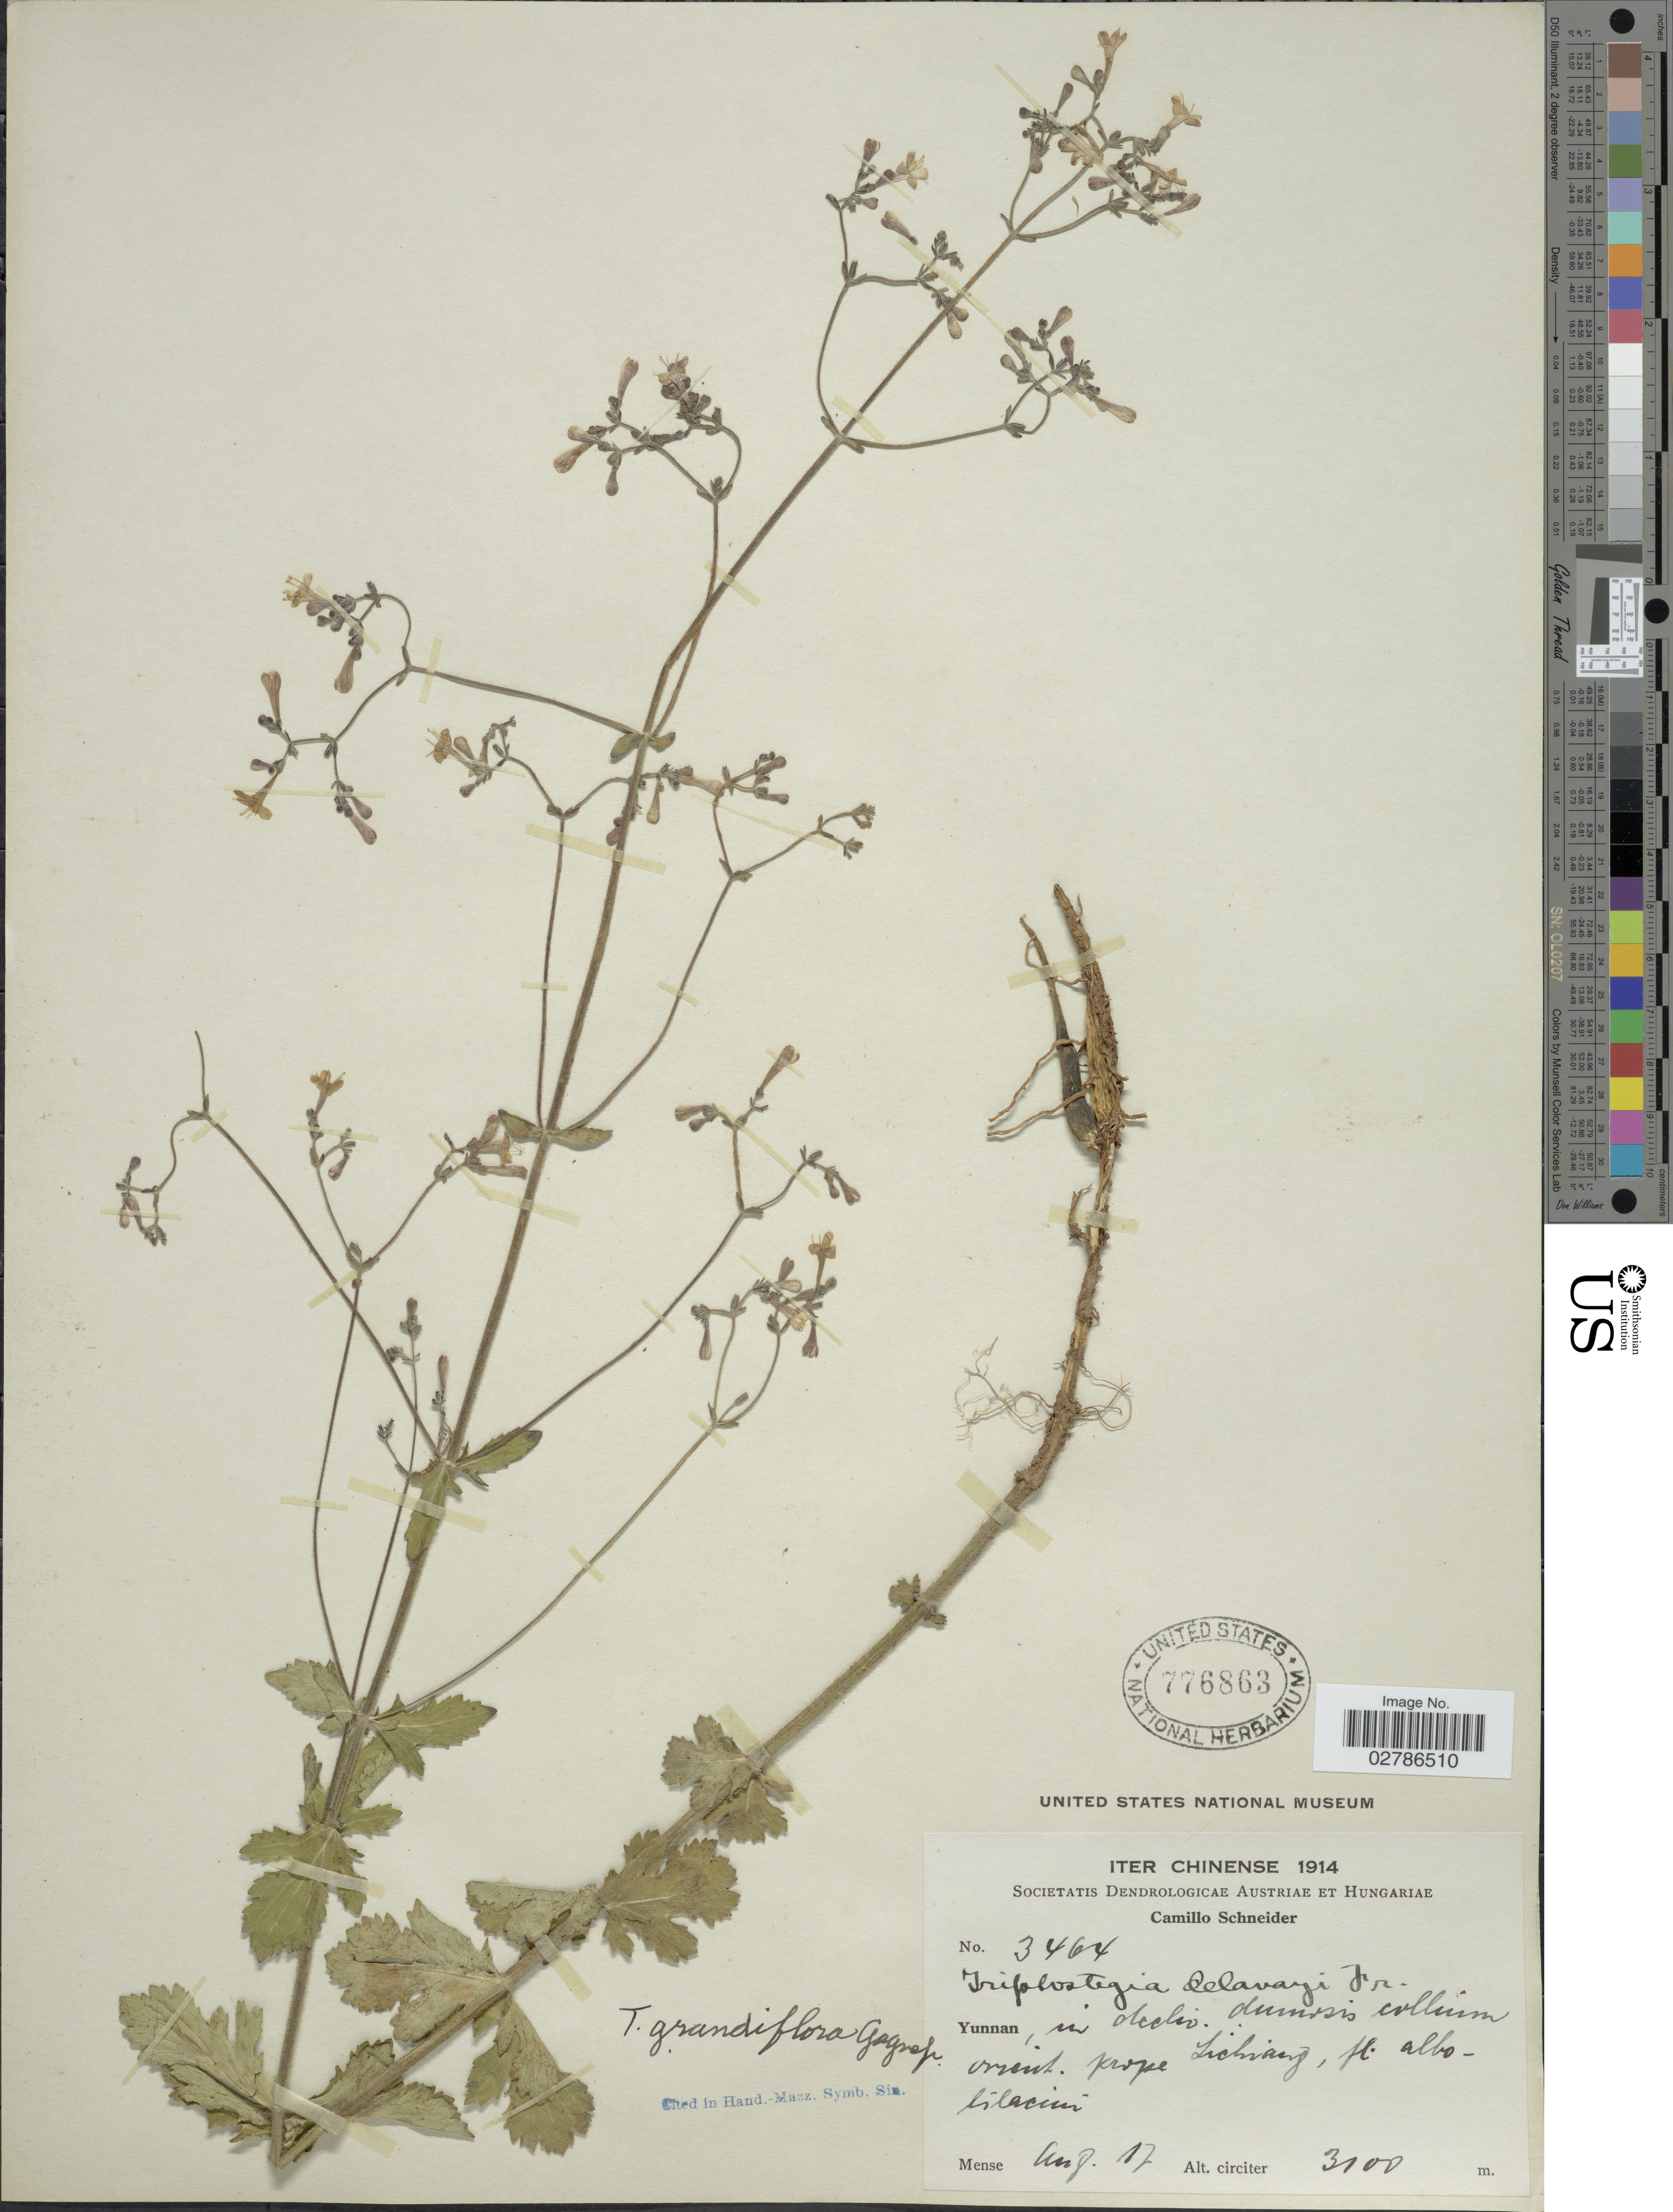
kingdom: Plantae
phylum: Tracheophyta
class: Magnoliopsida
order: Dipsacales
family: Caprifoliaceae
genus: Triplostegia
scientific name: Triplostegia grandiflora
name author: Gagnep.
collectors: C. K. Schneider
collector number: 3464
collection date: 1914-08-17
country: China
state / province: Yunnan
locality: In decliv dumosis colluim orient prope Lichiang.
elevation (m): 3100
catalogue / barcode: US 776863